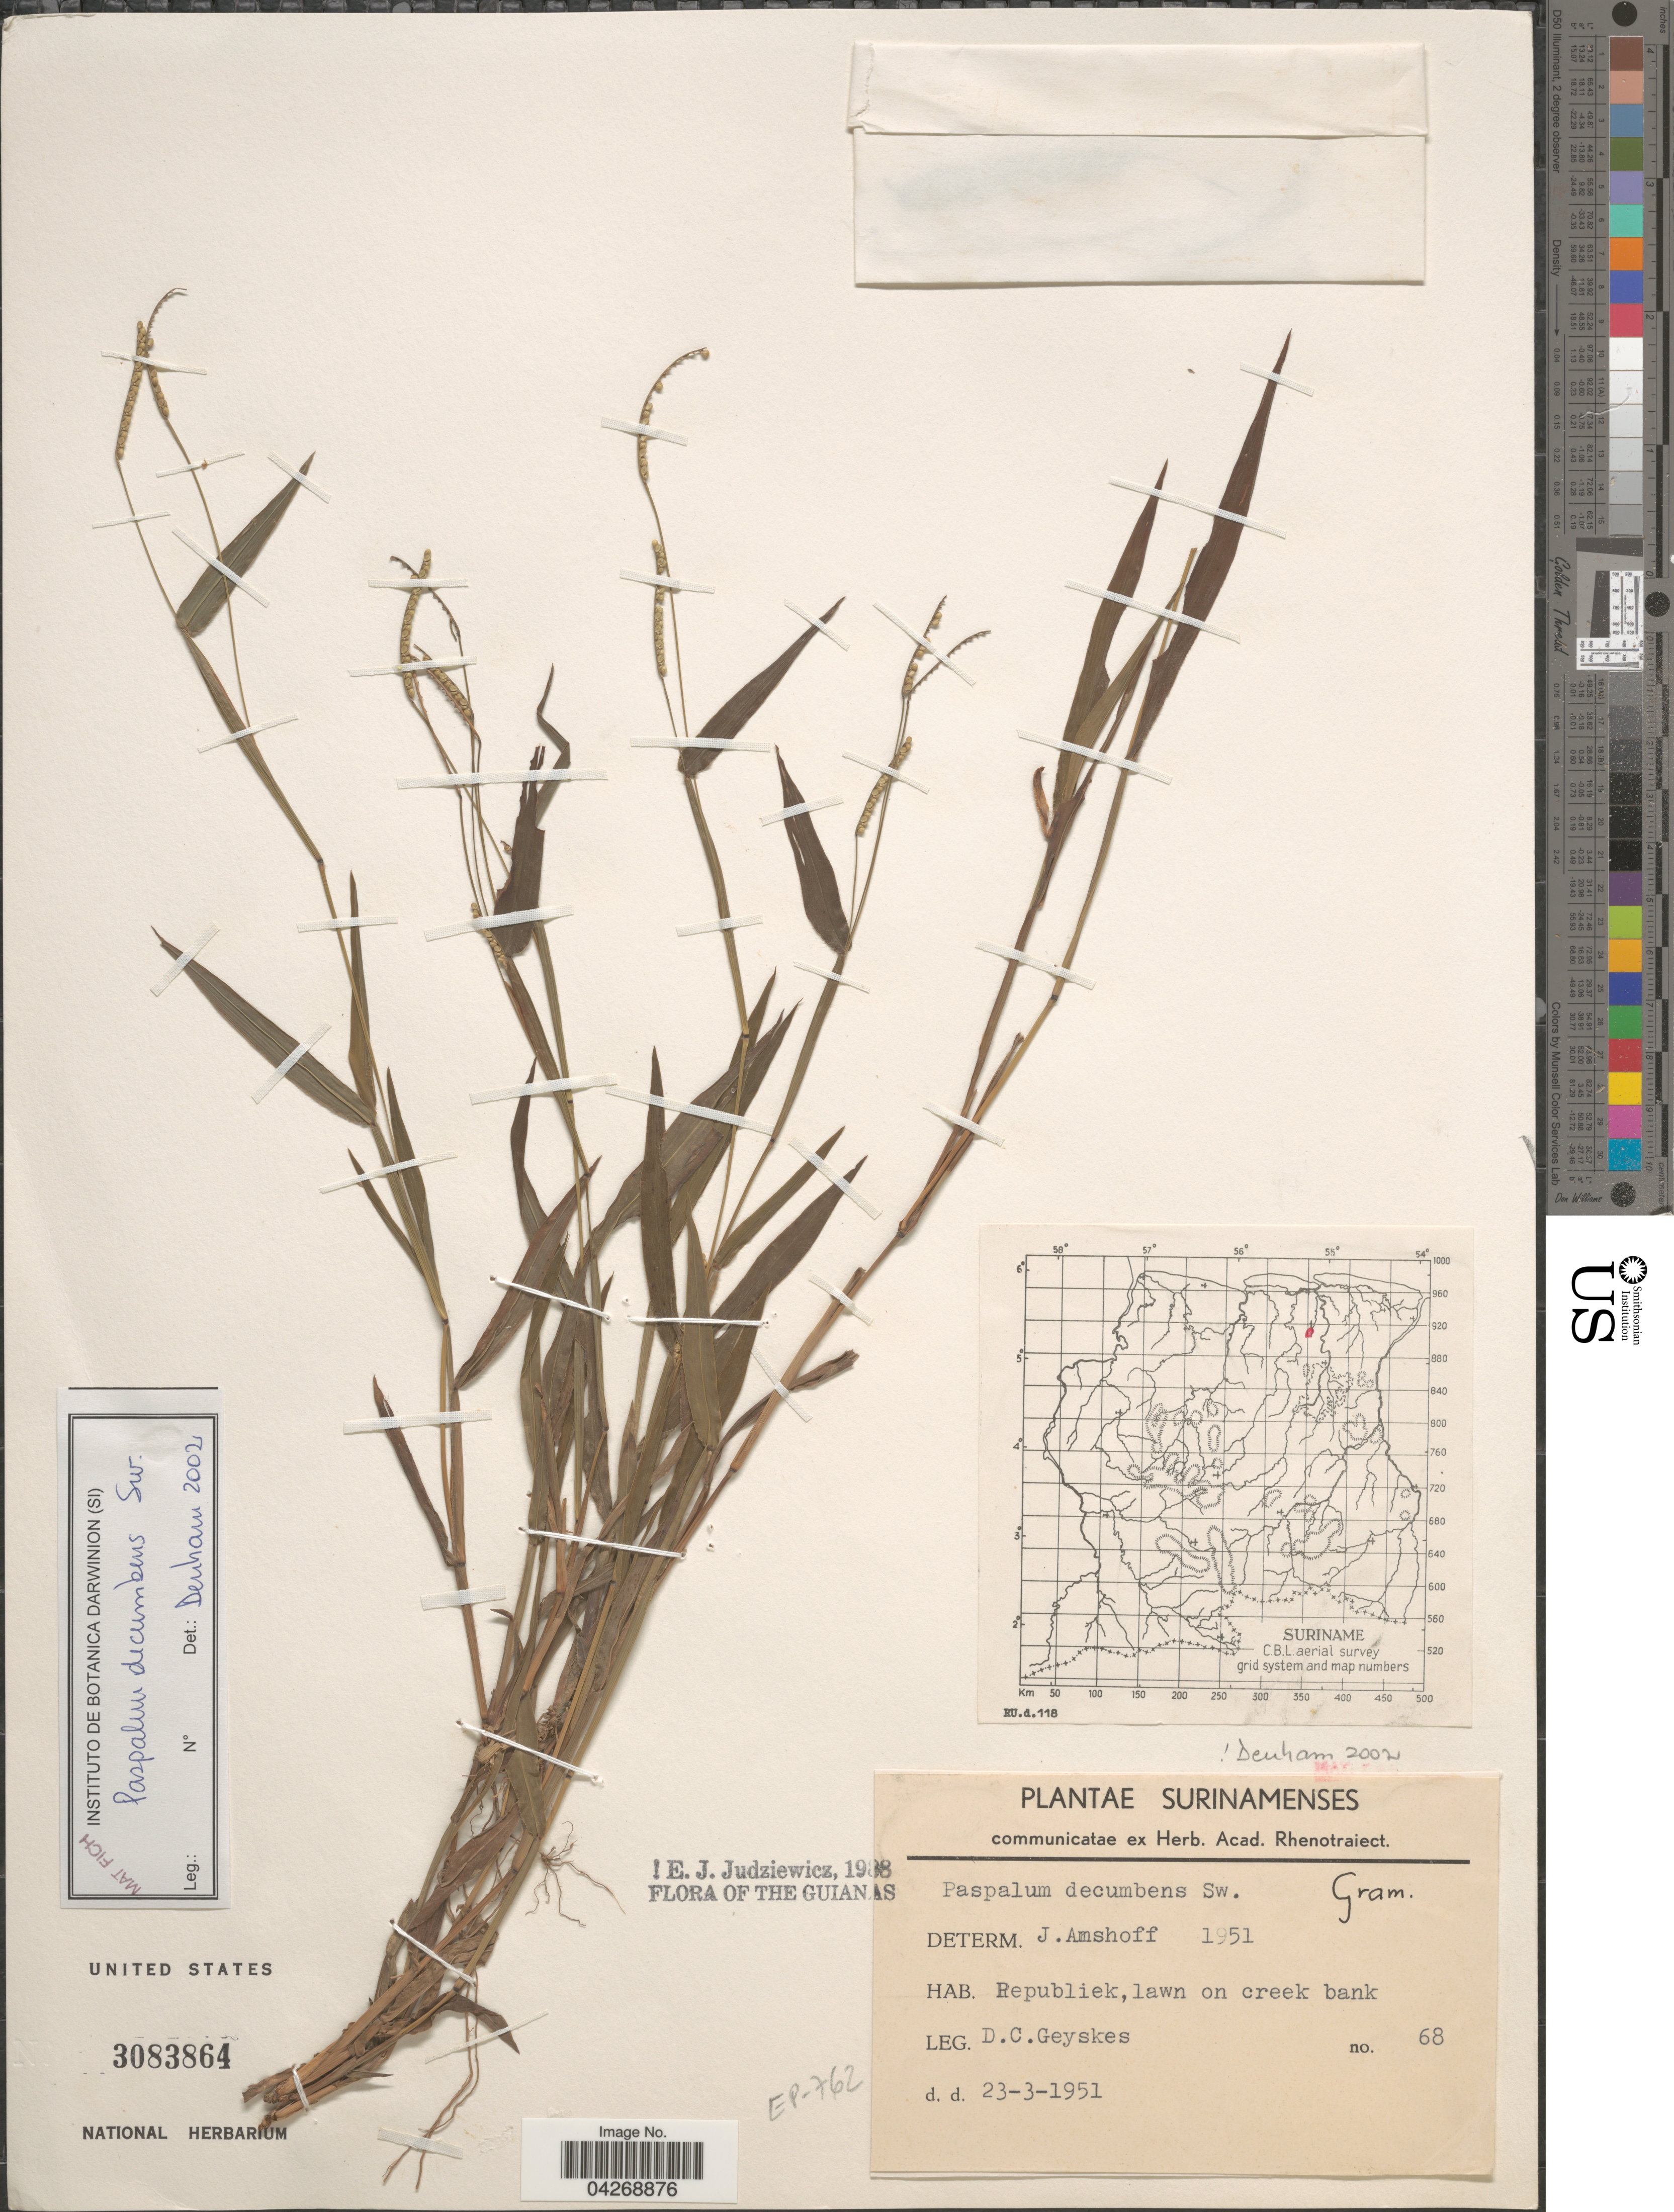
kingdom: Plantae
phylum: Tracheophyta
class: Liliopsida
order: Poales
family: Poaceae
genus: Paspalum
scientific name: Paspalum decumbens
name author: Sw.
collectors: D. Geyskes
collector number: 68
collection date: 1951-03-23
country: Suriname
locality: Republiek, lawn on creek bank.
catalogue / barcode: US 3083864